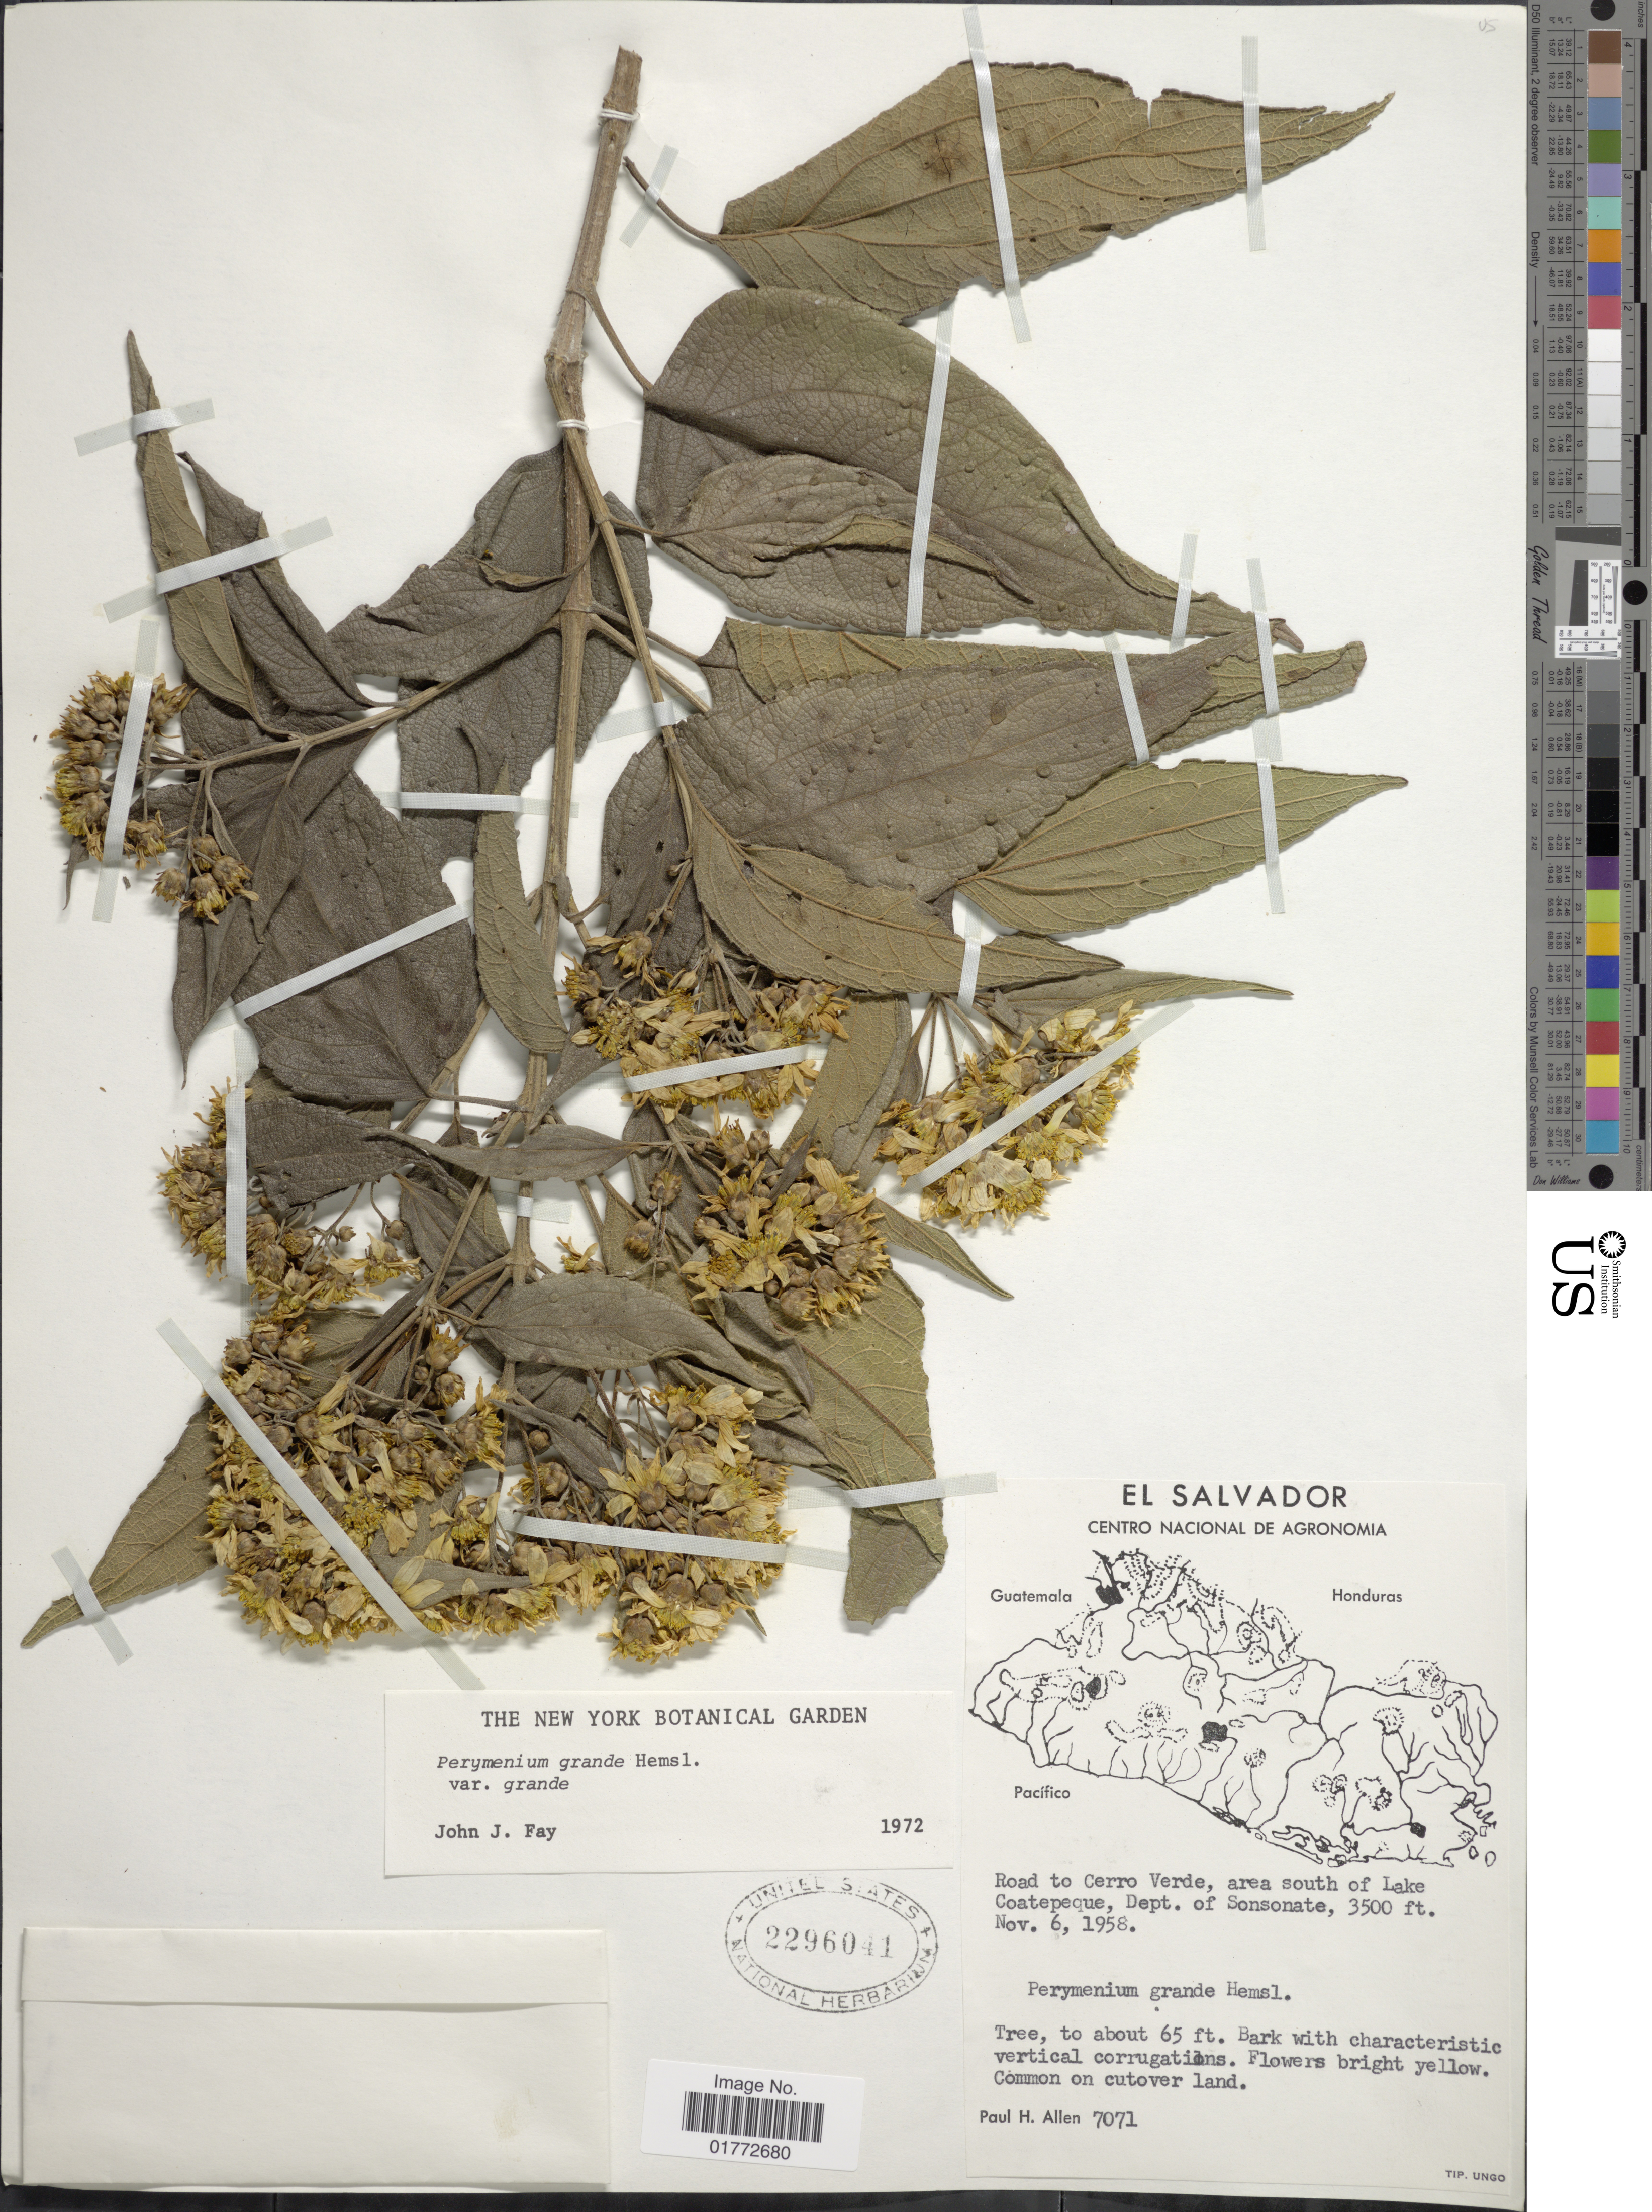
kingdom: Plantae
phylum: Tracheophyta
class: Magnoliopsida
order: Asterales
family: Asteraceae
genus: Perymenium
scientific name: Perymenium grande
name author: Hemsl.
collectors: P. H. Allen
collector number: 7071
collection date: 1958-11-06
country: El Salvador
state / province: Sonsonate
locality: Road to Cerro Verde, area south of Lake Coatepeque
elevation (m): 1067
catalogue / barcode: US 2296041